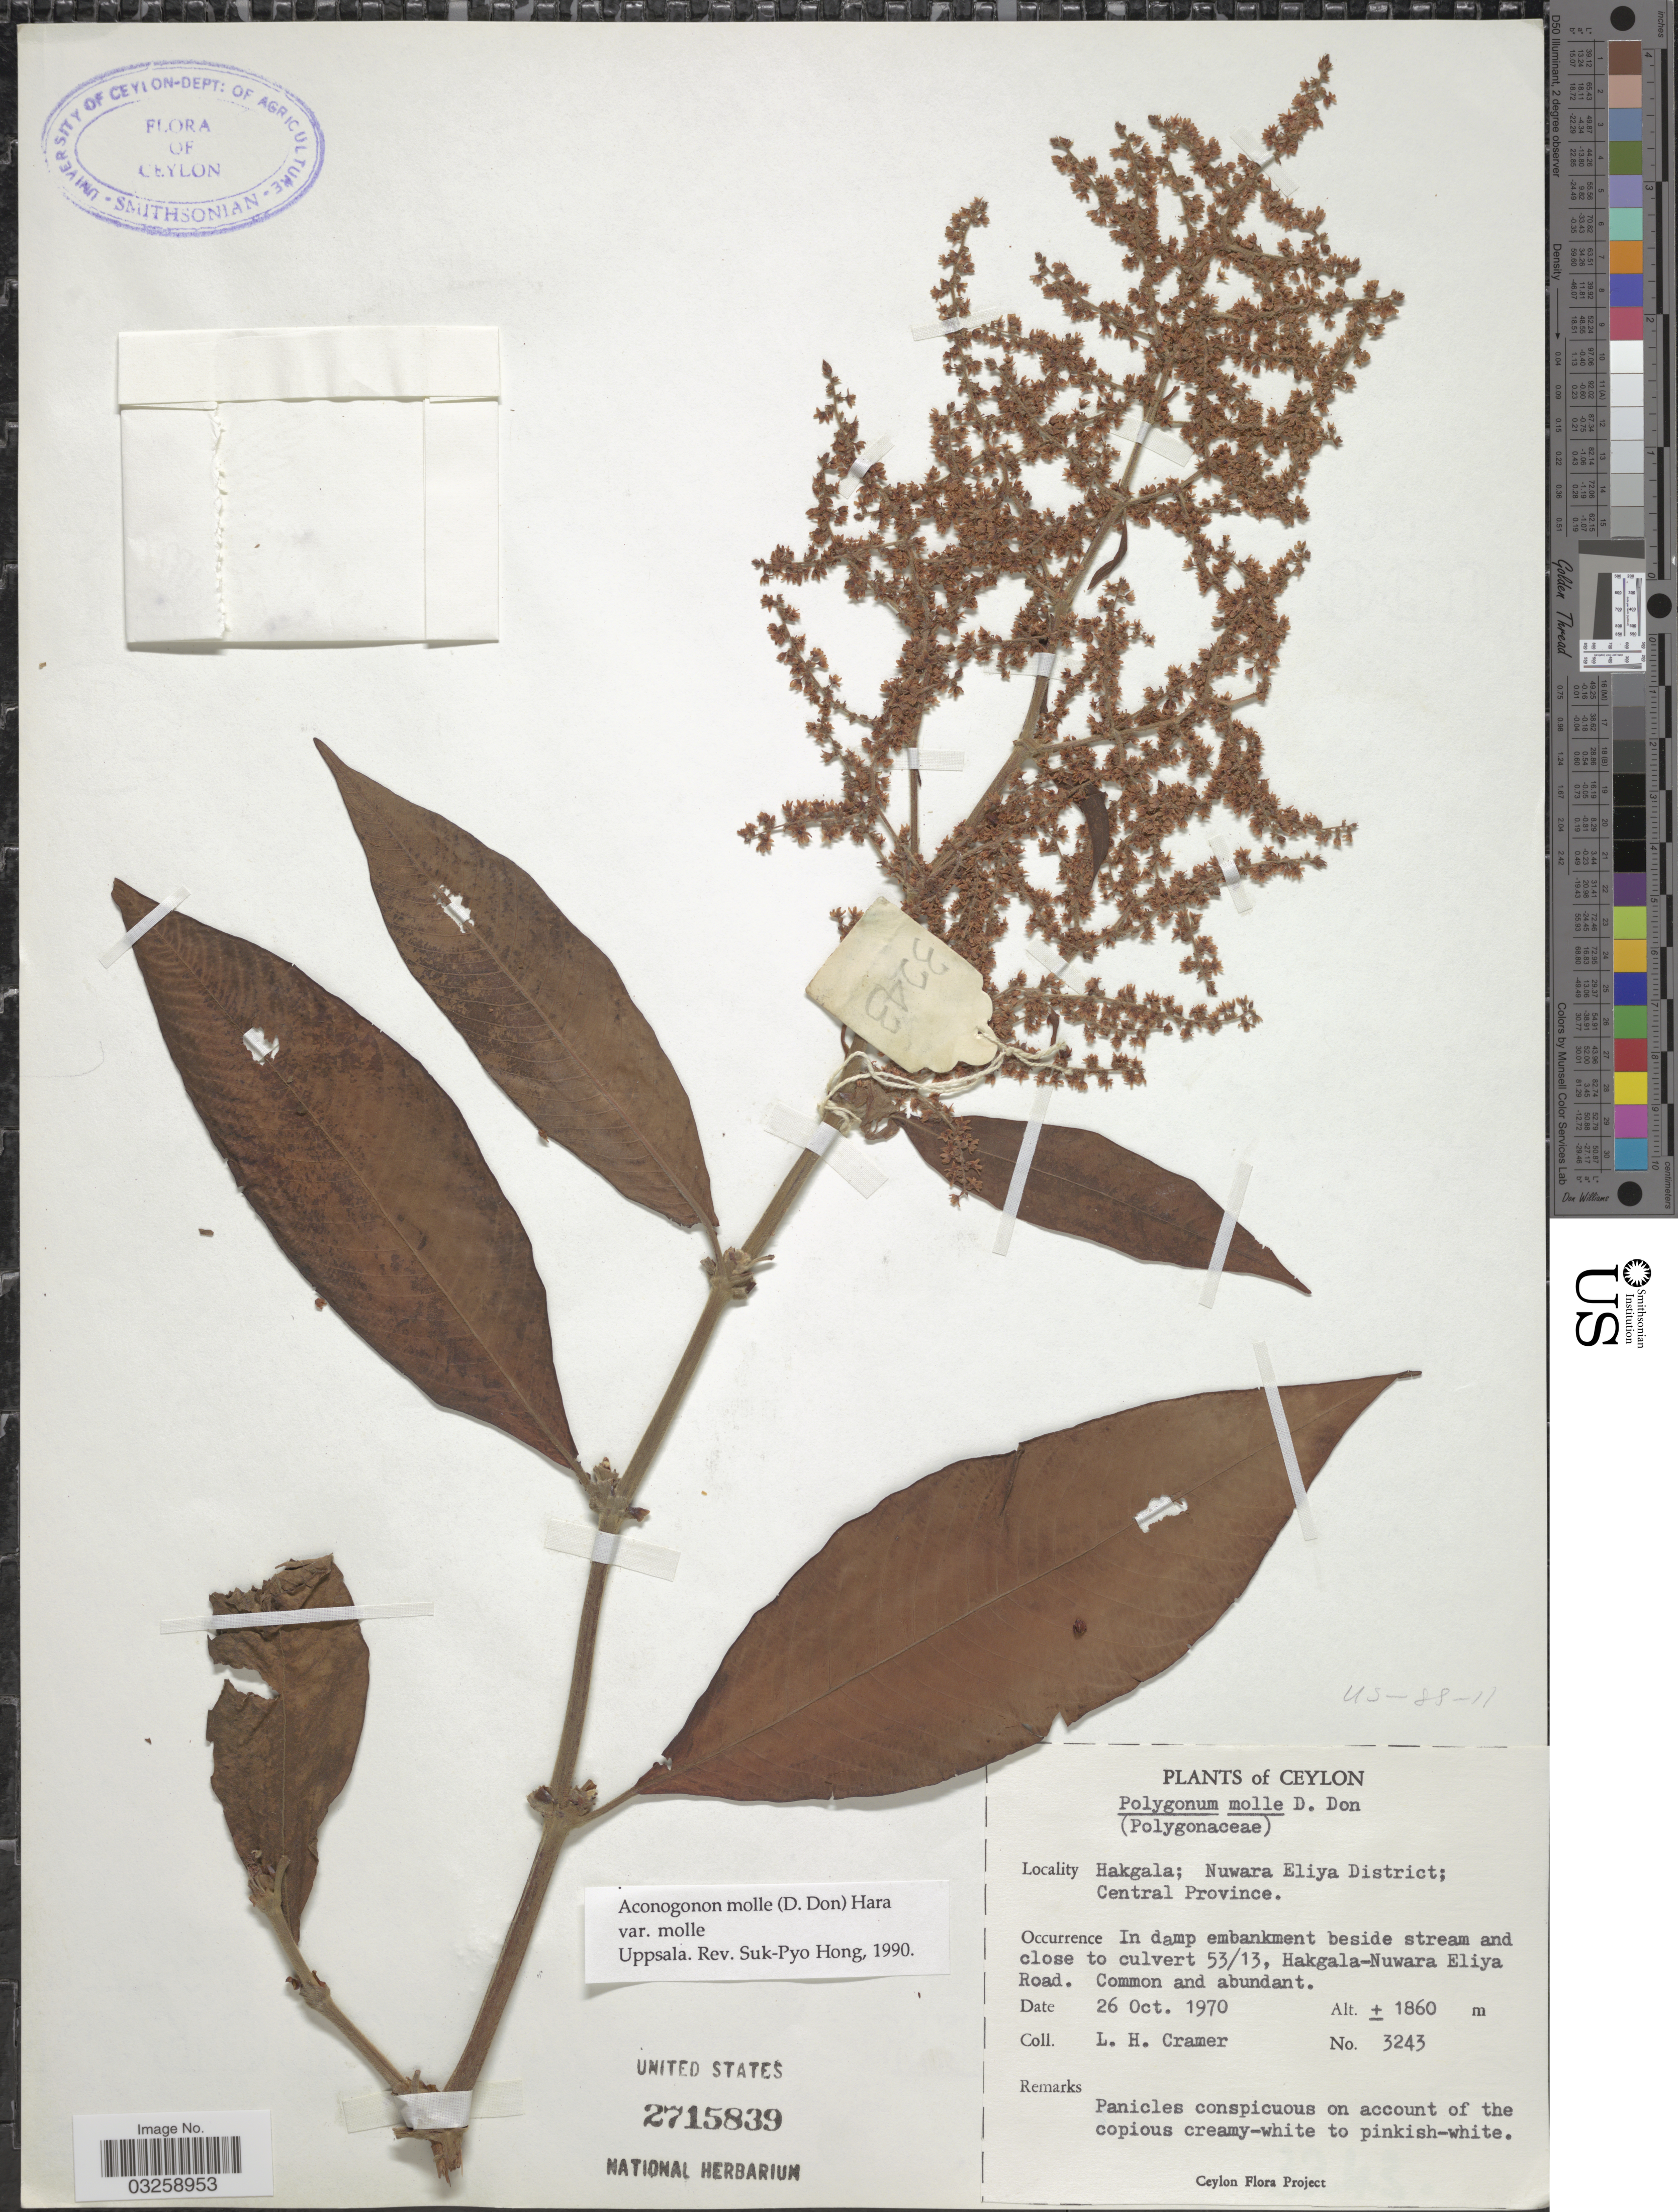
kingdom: Plantae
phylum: Tracheophyta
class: Magnoliopsida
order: Caryophyllales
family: Polygonaceae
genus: Koenigia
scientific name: Koenigia mollis var. mollis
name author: (D. Don) T.M. Schust. & Reveal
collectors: L. H. Cramer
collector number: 3243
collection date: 1970-10-26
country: Sri Lanka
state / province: Central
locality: Ceylon. Hakgala; Nuwara Eliya District; Central Province. In damp embankment beside stream and close to culvert 53/13, Hakgala-Nuwara Eliya Road.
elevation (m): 1860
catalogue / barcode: US 2715839